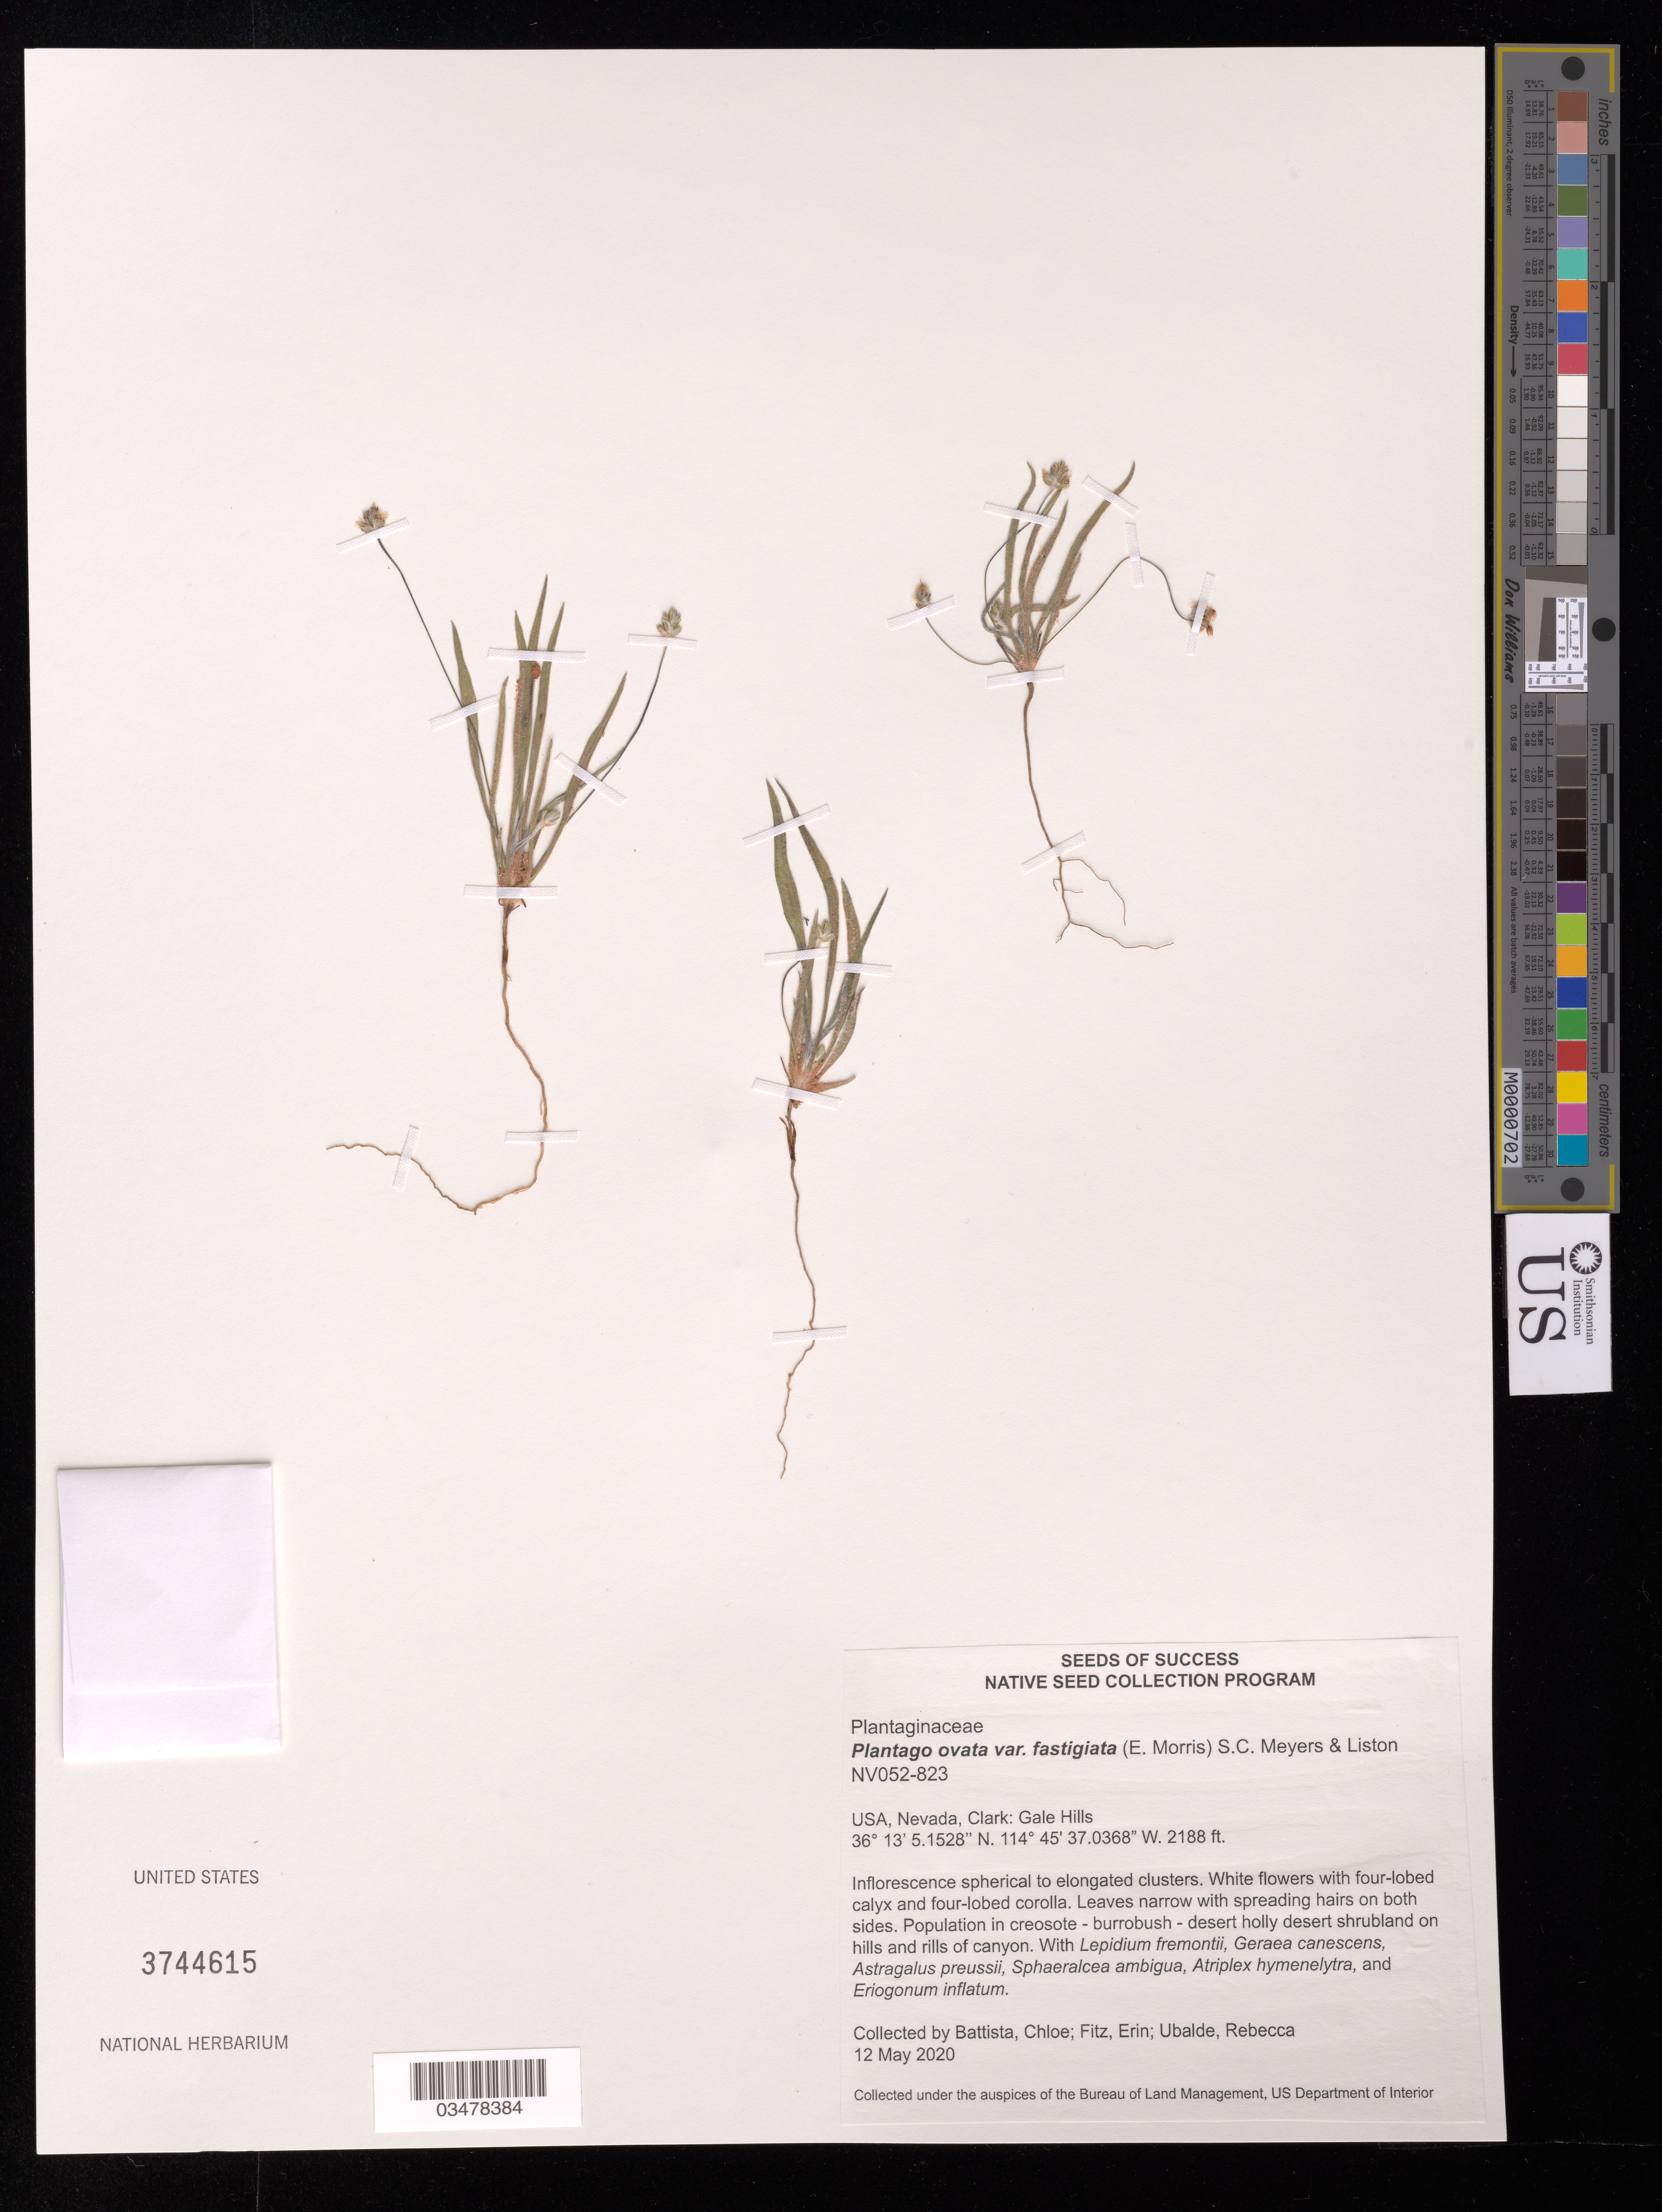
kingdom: Plantae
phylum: Tracheophyta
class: Magnoliopsida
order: Lamiales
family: Plantaginaceae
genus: Plantago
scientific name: Plantago ovata var. fastigiata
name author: (E. Morris) Meyers & Liston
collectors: C. Battista, E. Fitz & R. Ubalde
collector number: NV052-823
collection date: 2020-05-12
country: United States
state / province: Nevada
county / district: Clark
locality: Gale Hills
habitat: Creosote-burrobush-desert holly shrubland. With Lepidium fremontii, Geraea canescens, Erigonum inflatum, etc.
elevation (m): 667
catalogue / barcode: US 3744615